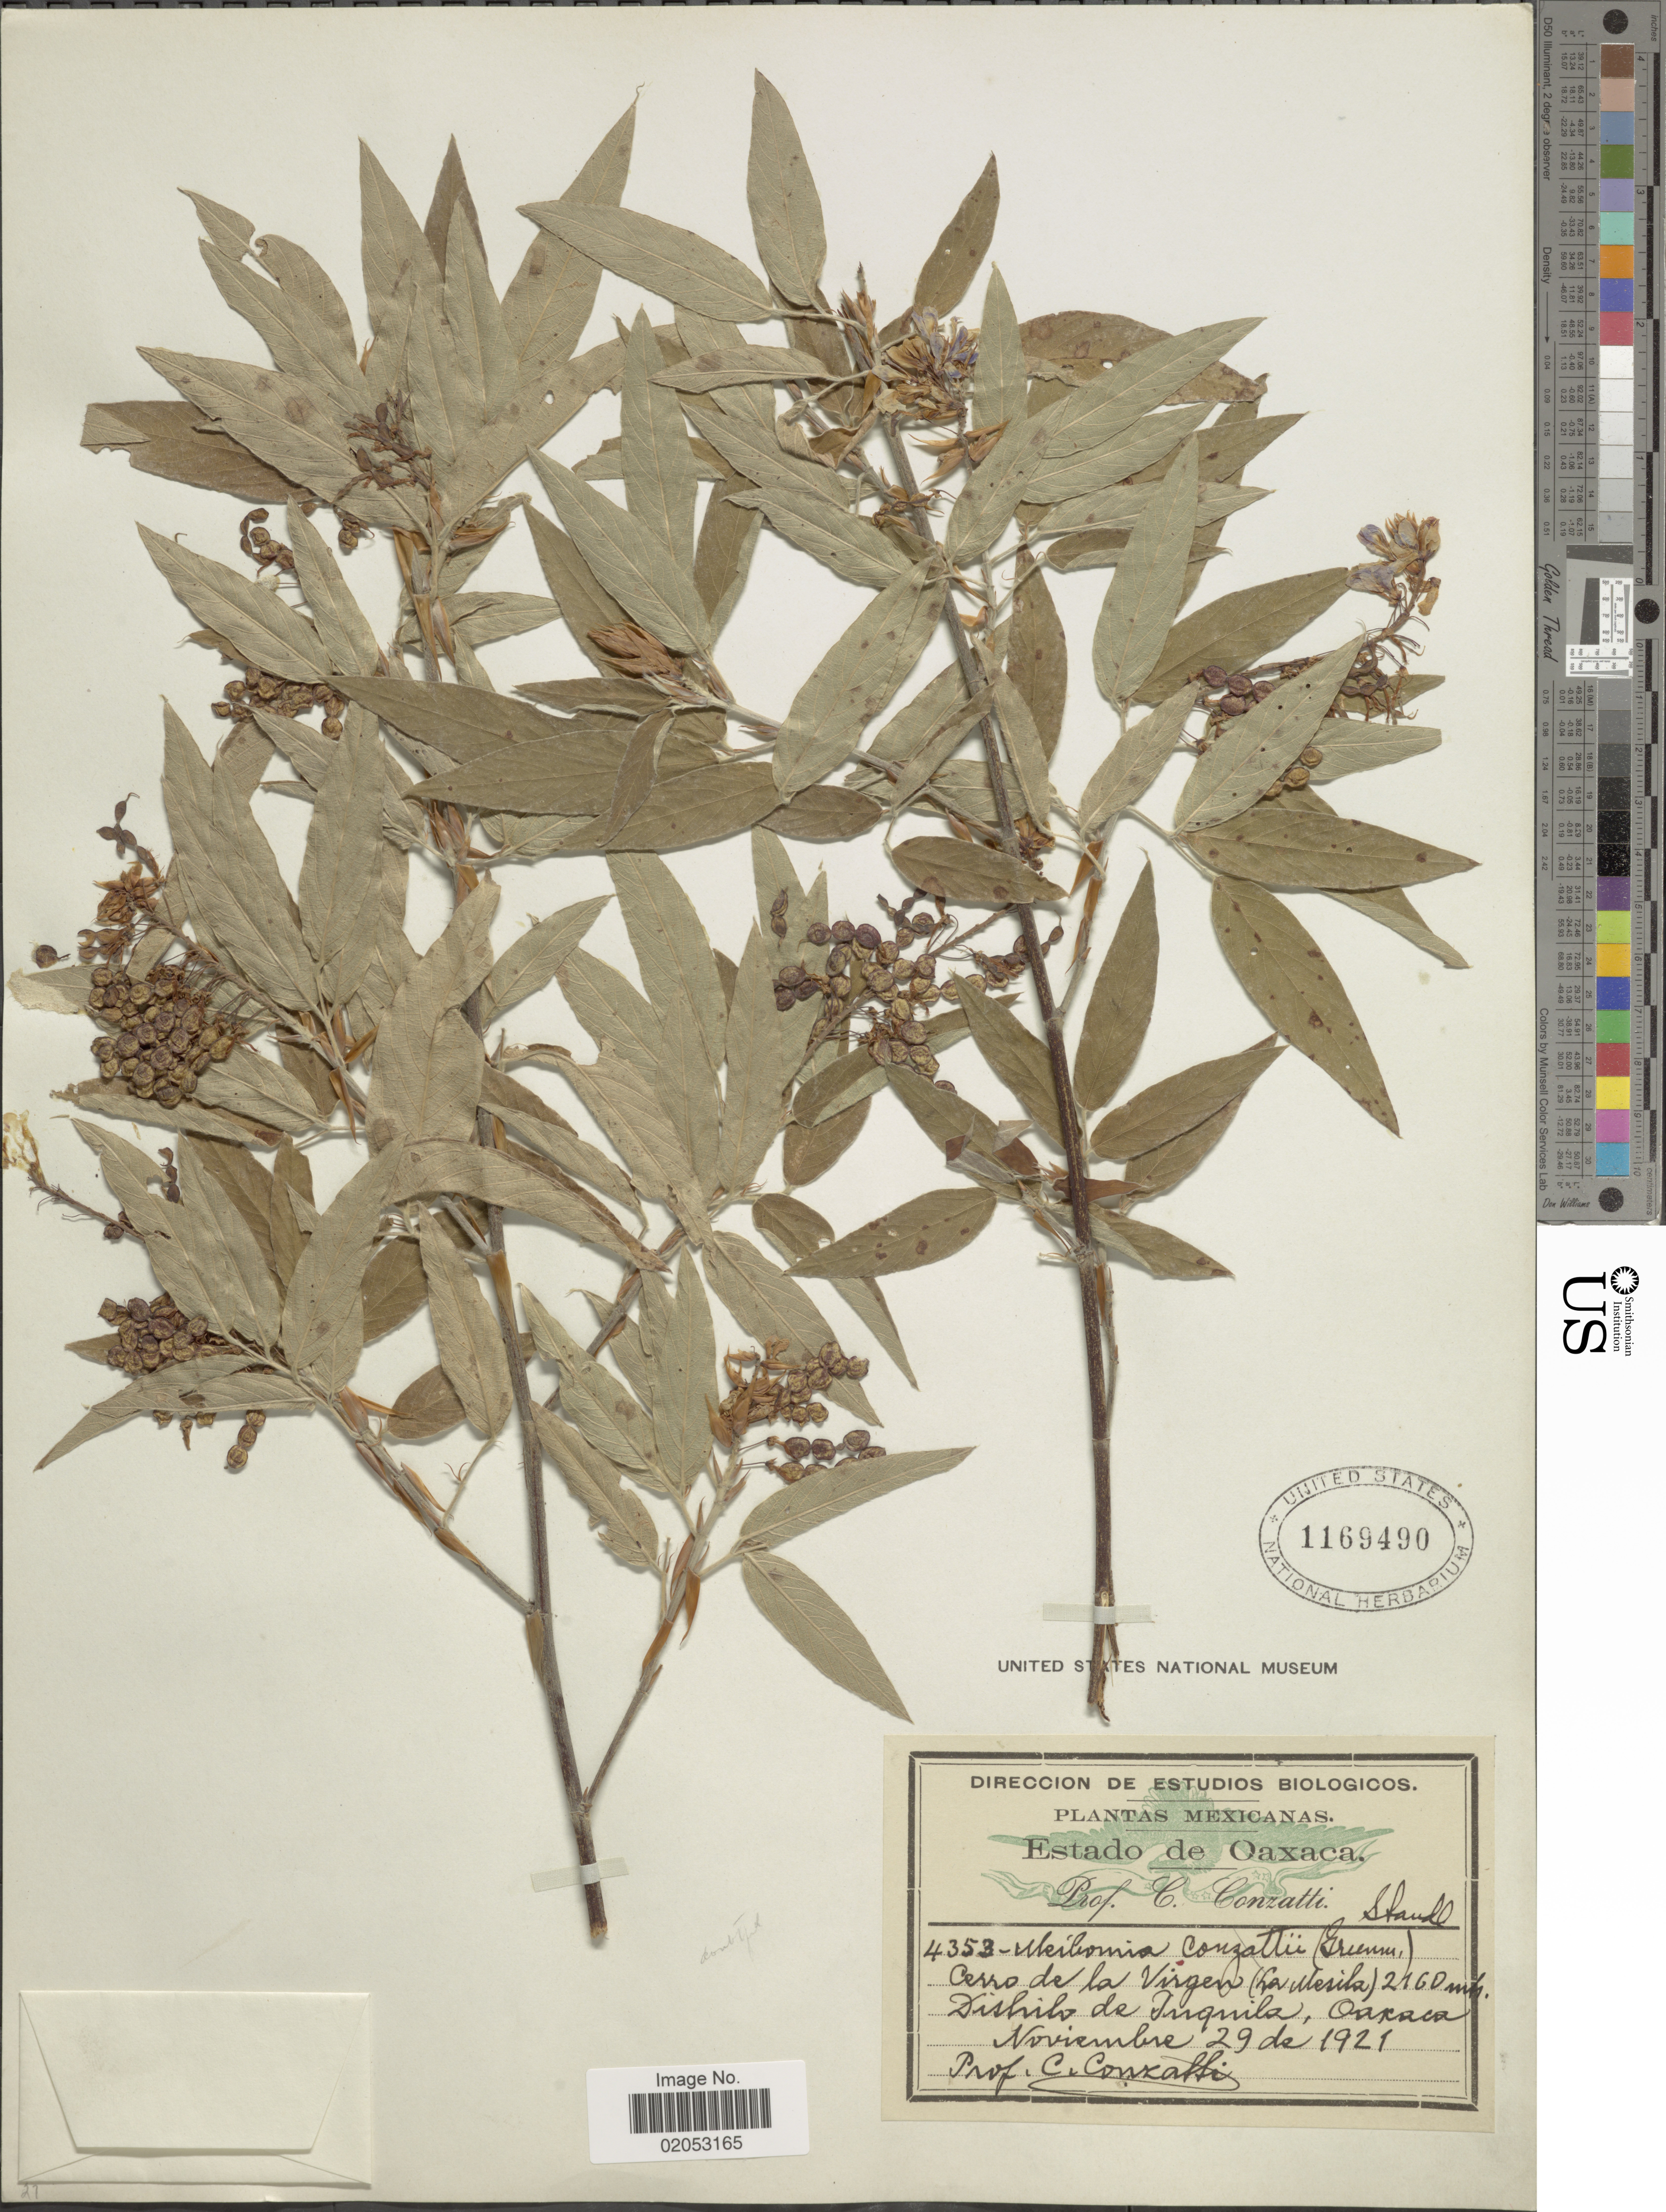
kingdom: Plantae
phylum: Tracheophyta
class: Magnoliopsida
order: Fabales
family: Fabaceae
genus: Desmodium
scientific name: Desmodium sp.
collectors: C. Conzatti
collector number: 4353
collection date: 1921-11-29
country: Mexico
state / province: Oaxaca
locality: Estado de Oaxaca. Cerro de la Virgen (La Mesila), Distrito de Juquila, Oaxaca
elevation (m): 2160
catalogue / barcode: US 1169490